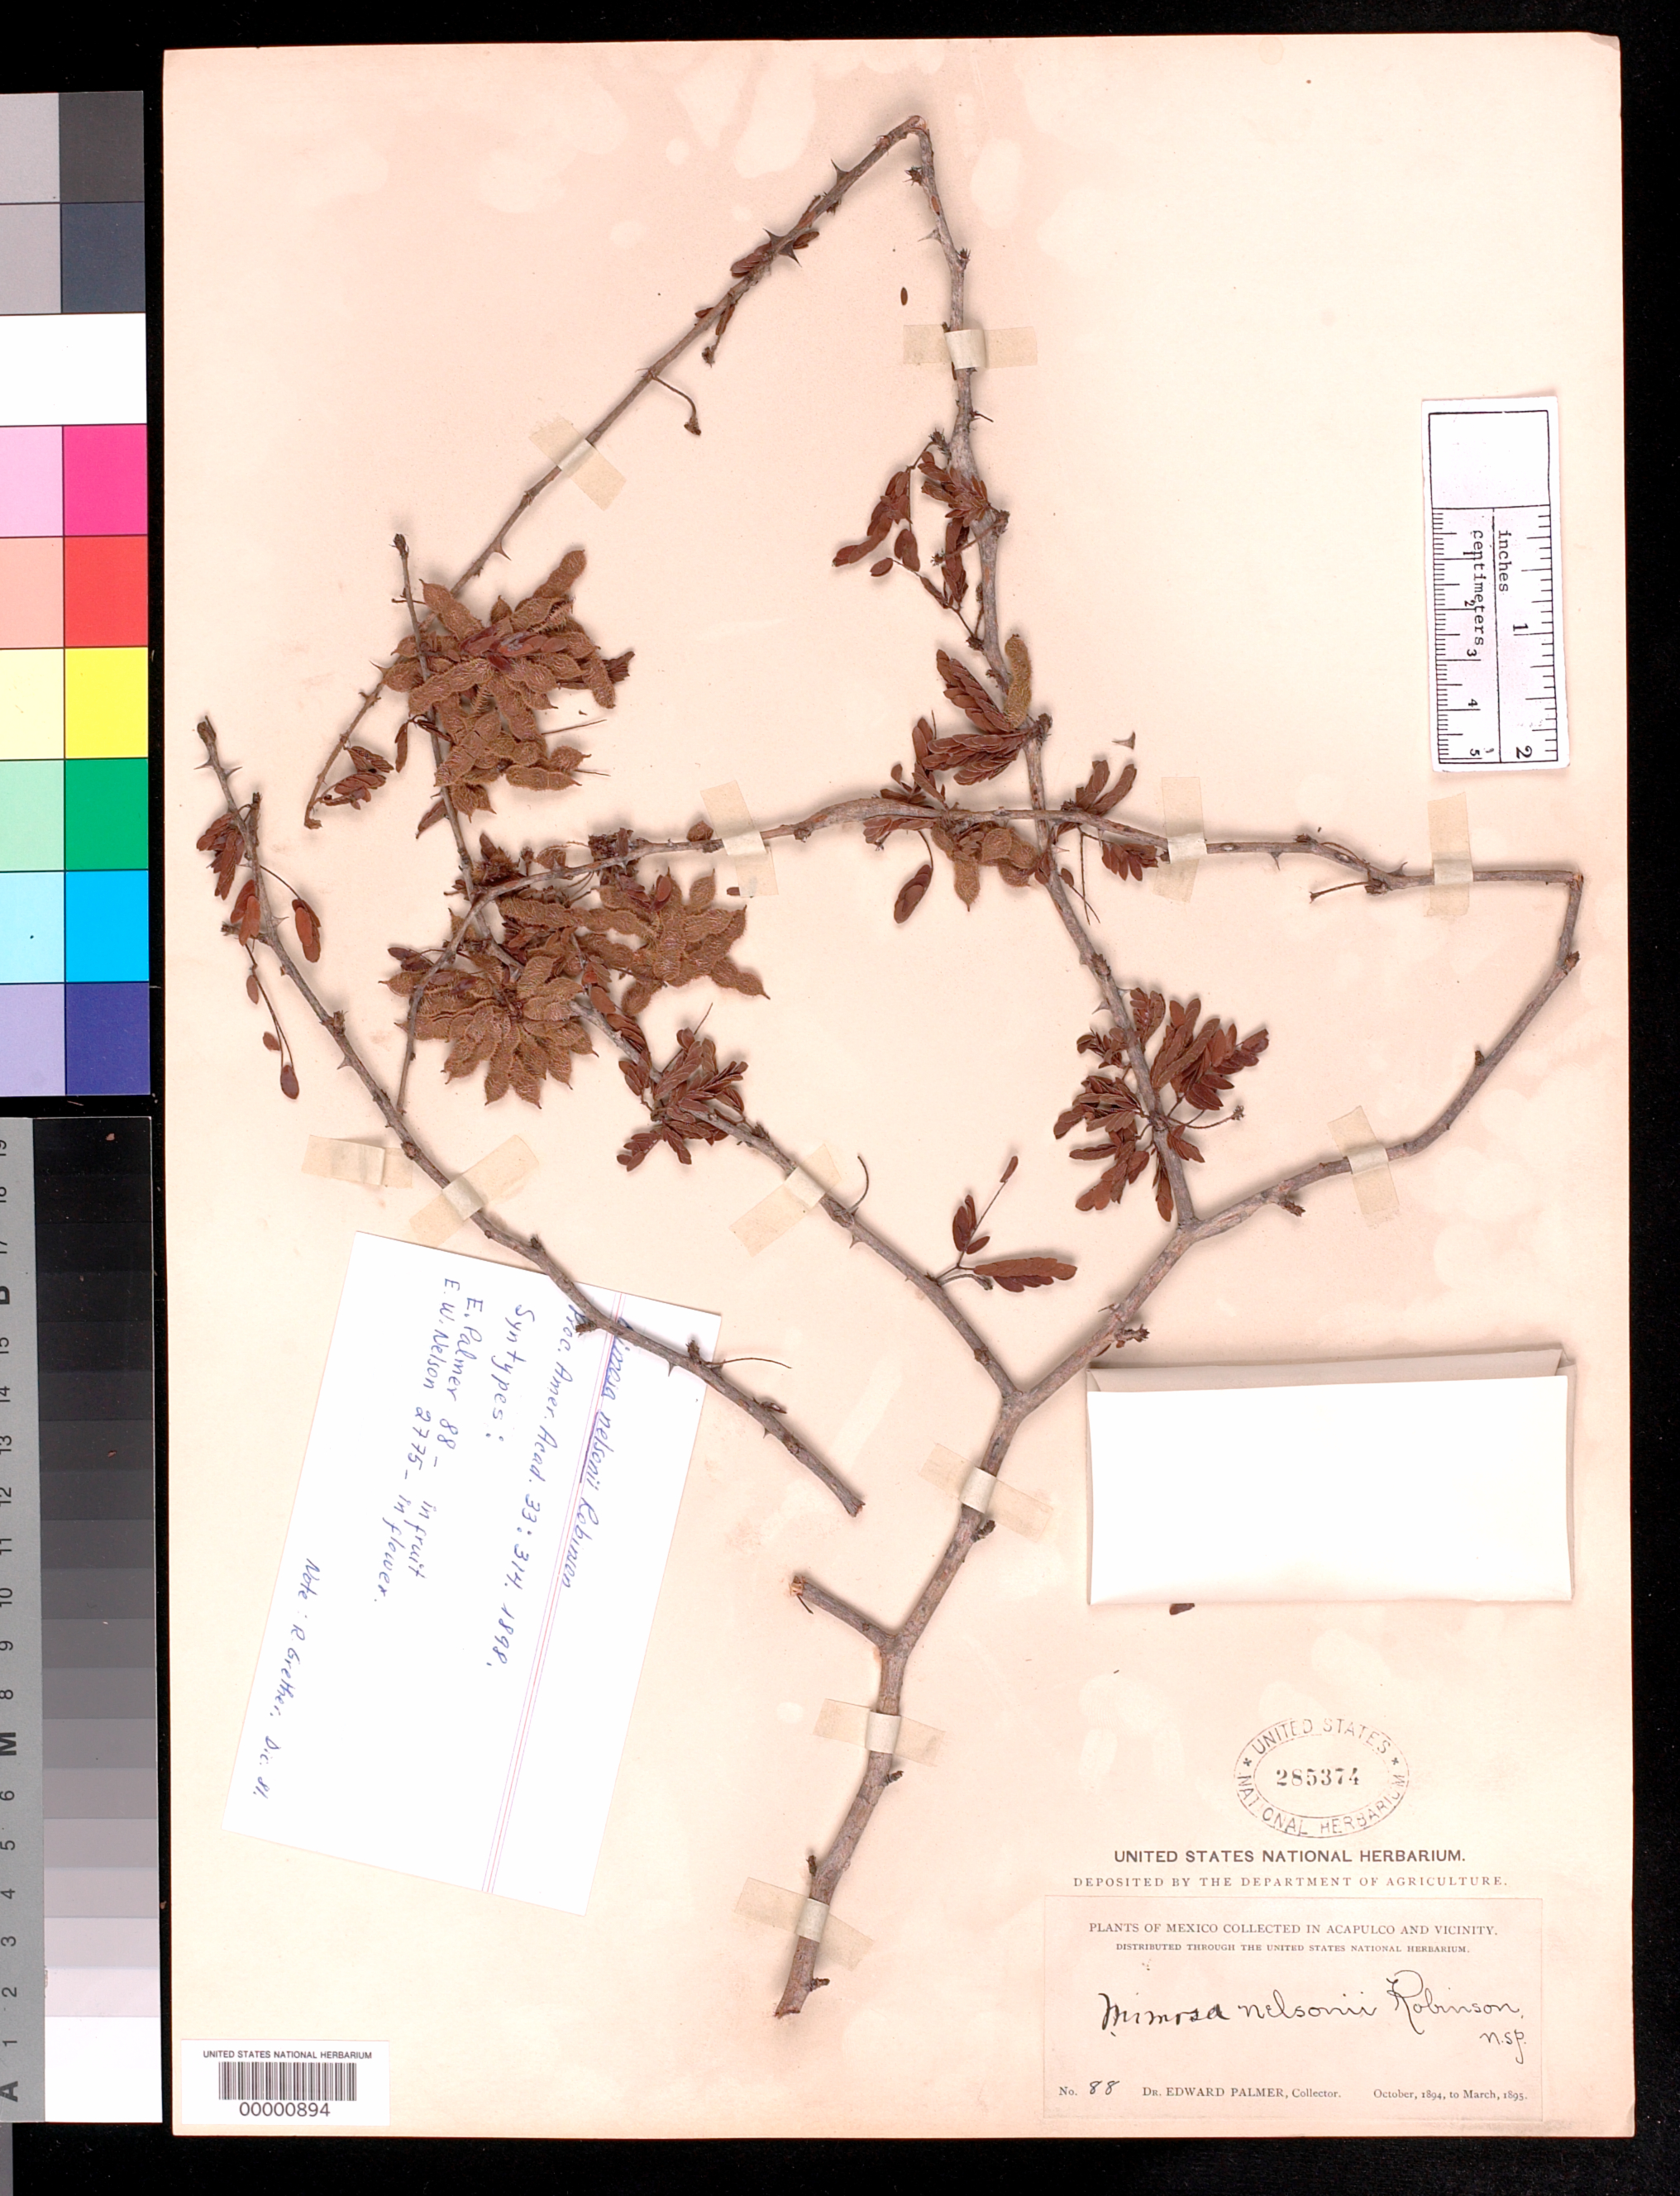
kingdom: Plantae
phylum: Tracheophyta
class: Magnoliopsida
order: Fabales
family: Fabaceae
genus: Mimosa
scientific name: Mimosa nelsonii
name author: B.L. Rob.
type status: Syntype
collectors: E. Palmer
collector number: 88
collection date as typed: Oct 1894 to -- Mar 1895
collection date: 1894-10/1895-03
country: Mexico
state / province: Guerrero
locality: Acapulco and vicinity.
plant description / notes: Currently accepted name as cited by Chehaibar & Grether, Novon 10: 31 (2000).; Lectotype is Nelson 2775 (US), effectively lectotypified by Barneby, Mem. New York Bot. Gard. 65: 576 (1991).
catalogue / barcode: US 285374